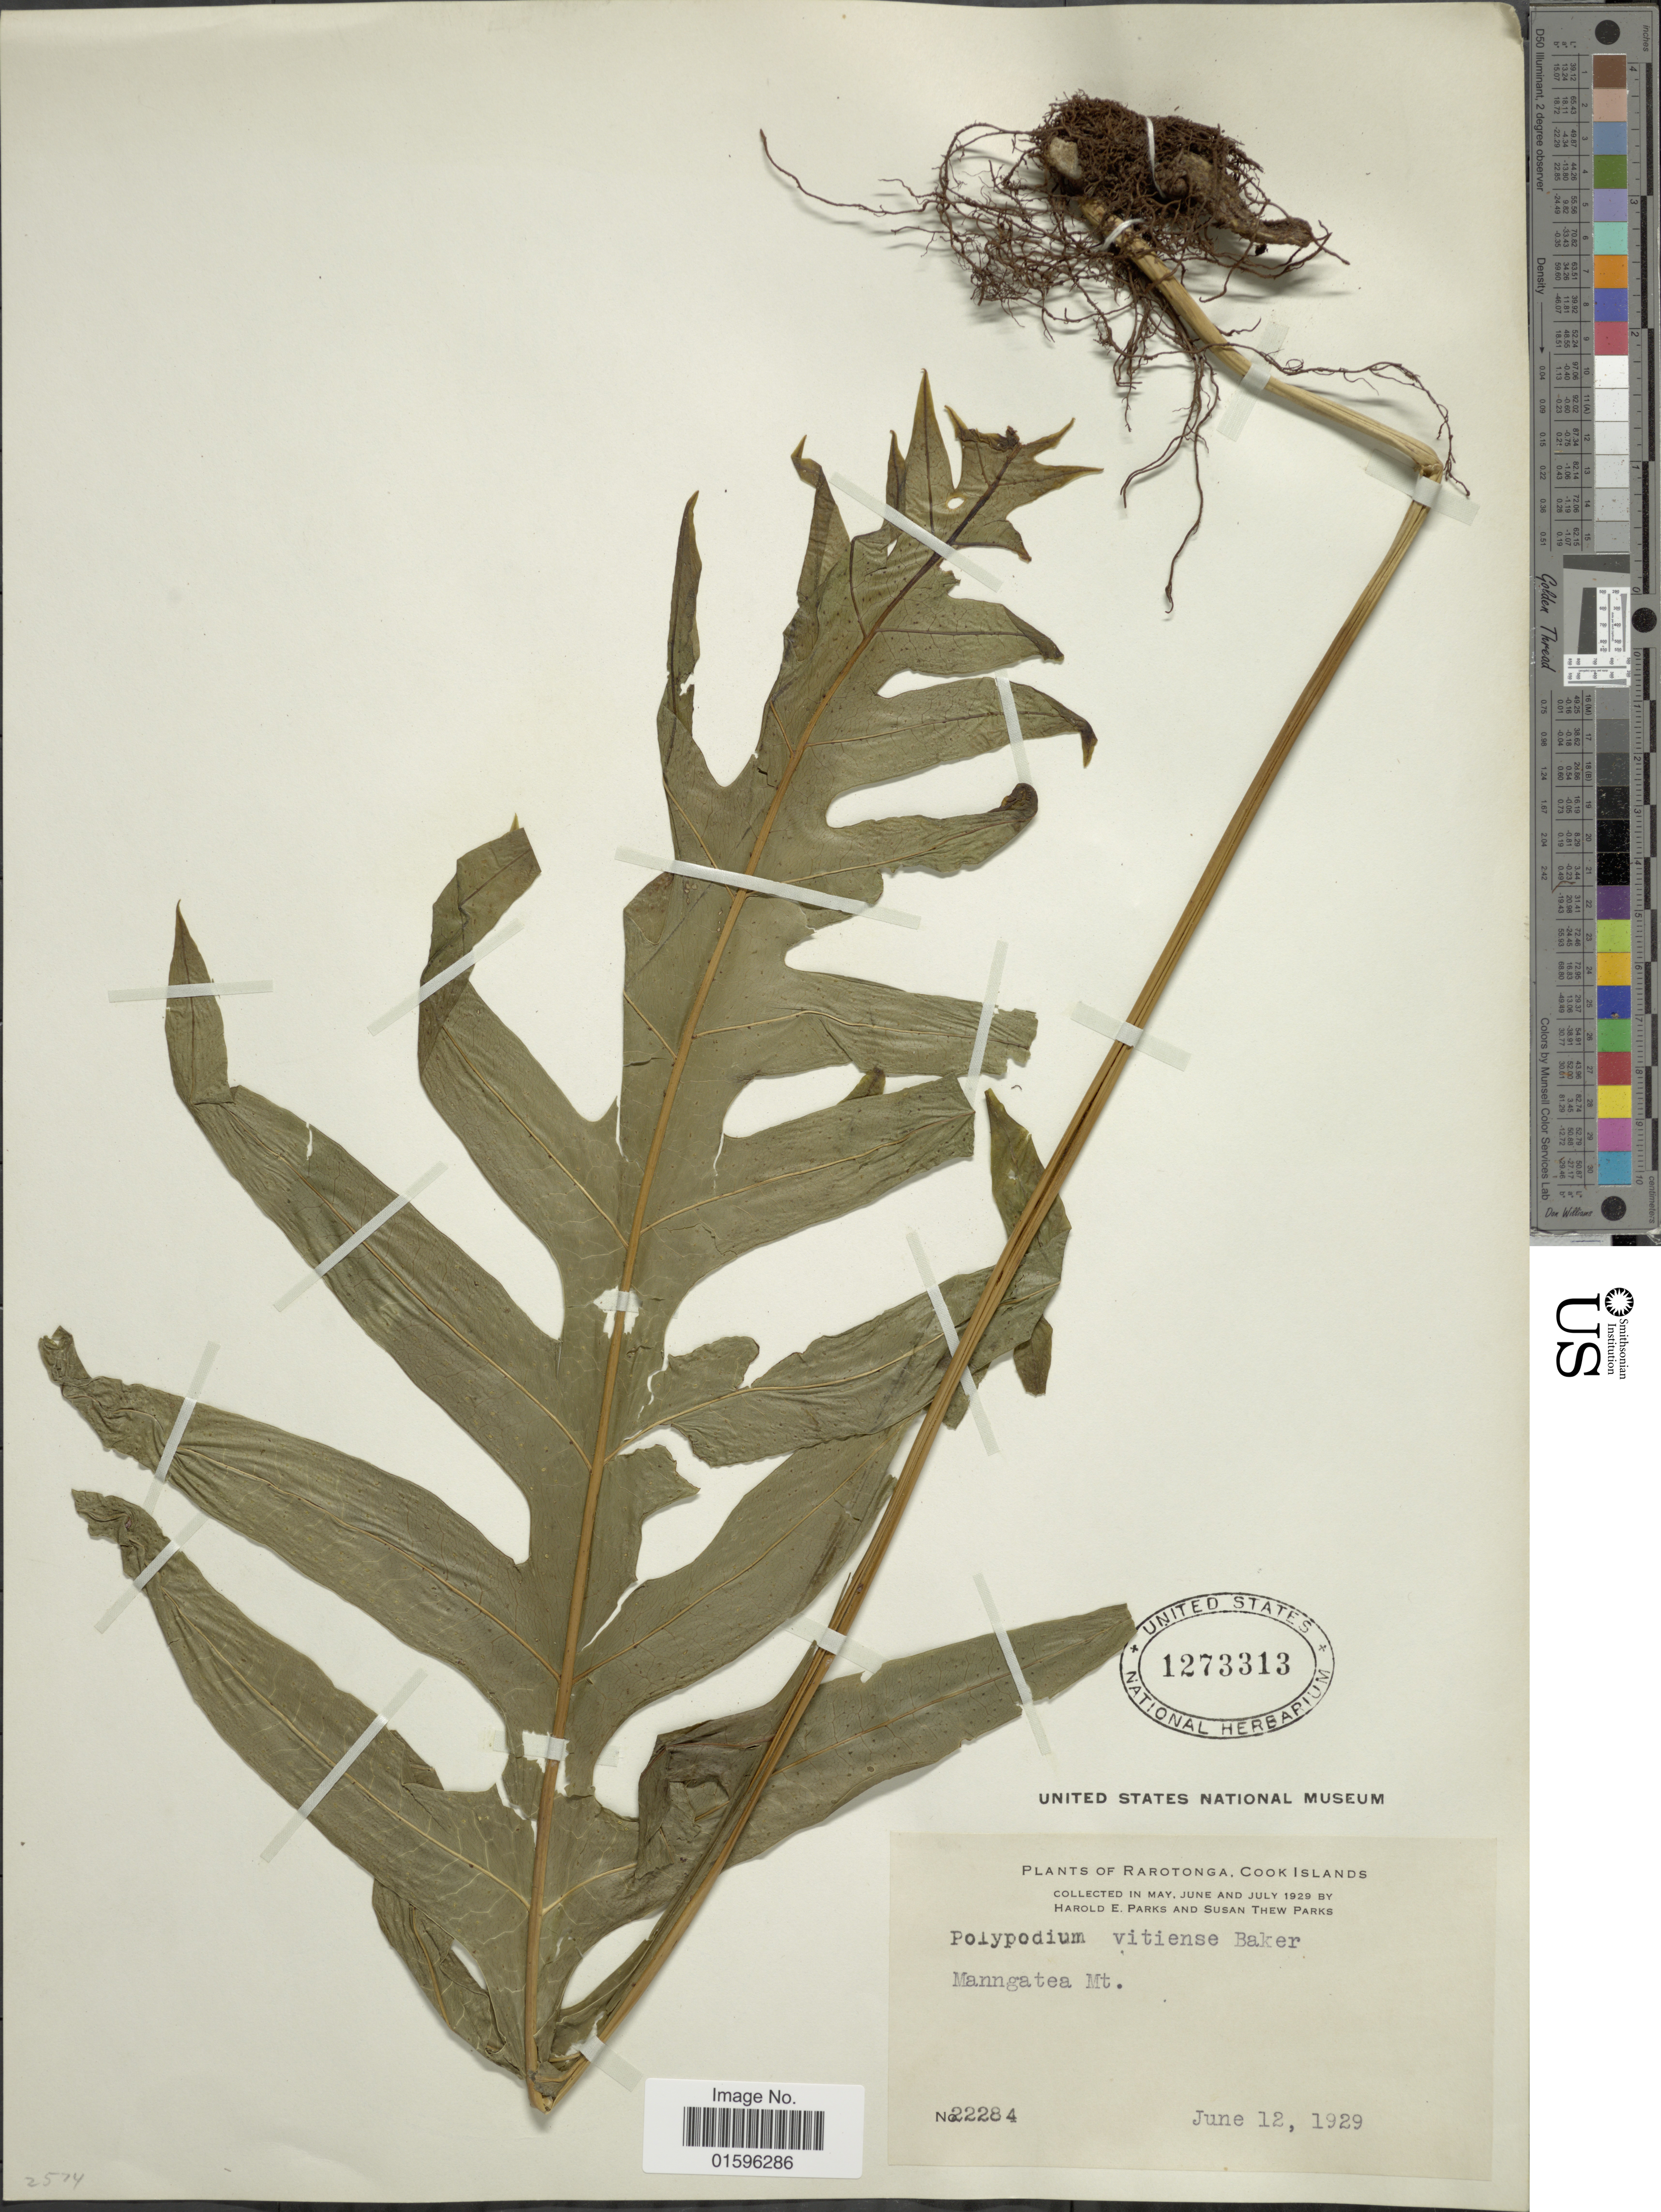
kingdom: Plantae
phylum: Tracheophyta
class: Polypodiopsida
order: Polypodiales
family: Polypodiaceae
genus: Polypodium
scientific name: Polypodium polynesicum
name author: C. Chr.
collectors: H. E. Parks & S. Parks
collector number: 22284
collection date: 1929-06-12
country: Cook Islands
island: Rarotonga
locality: Rarotonga, Maungatea Mt.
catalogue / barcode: US 1273313